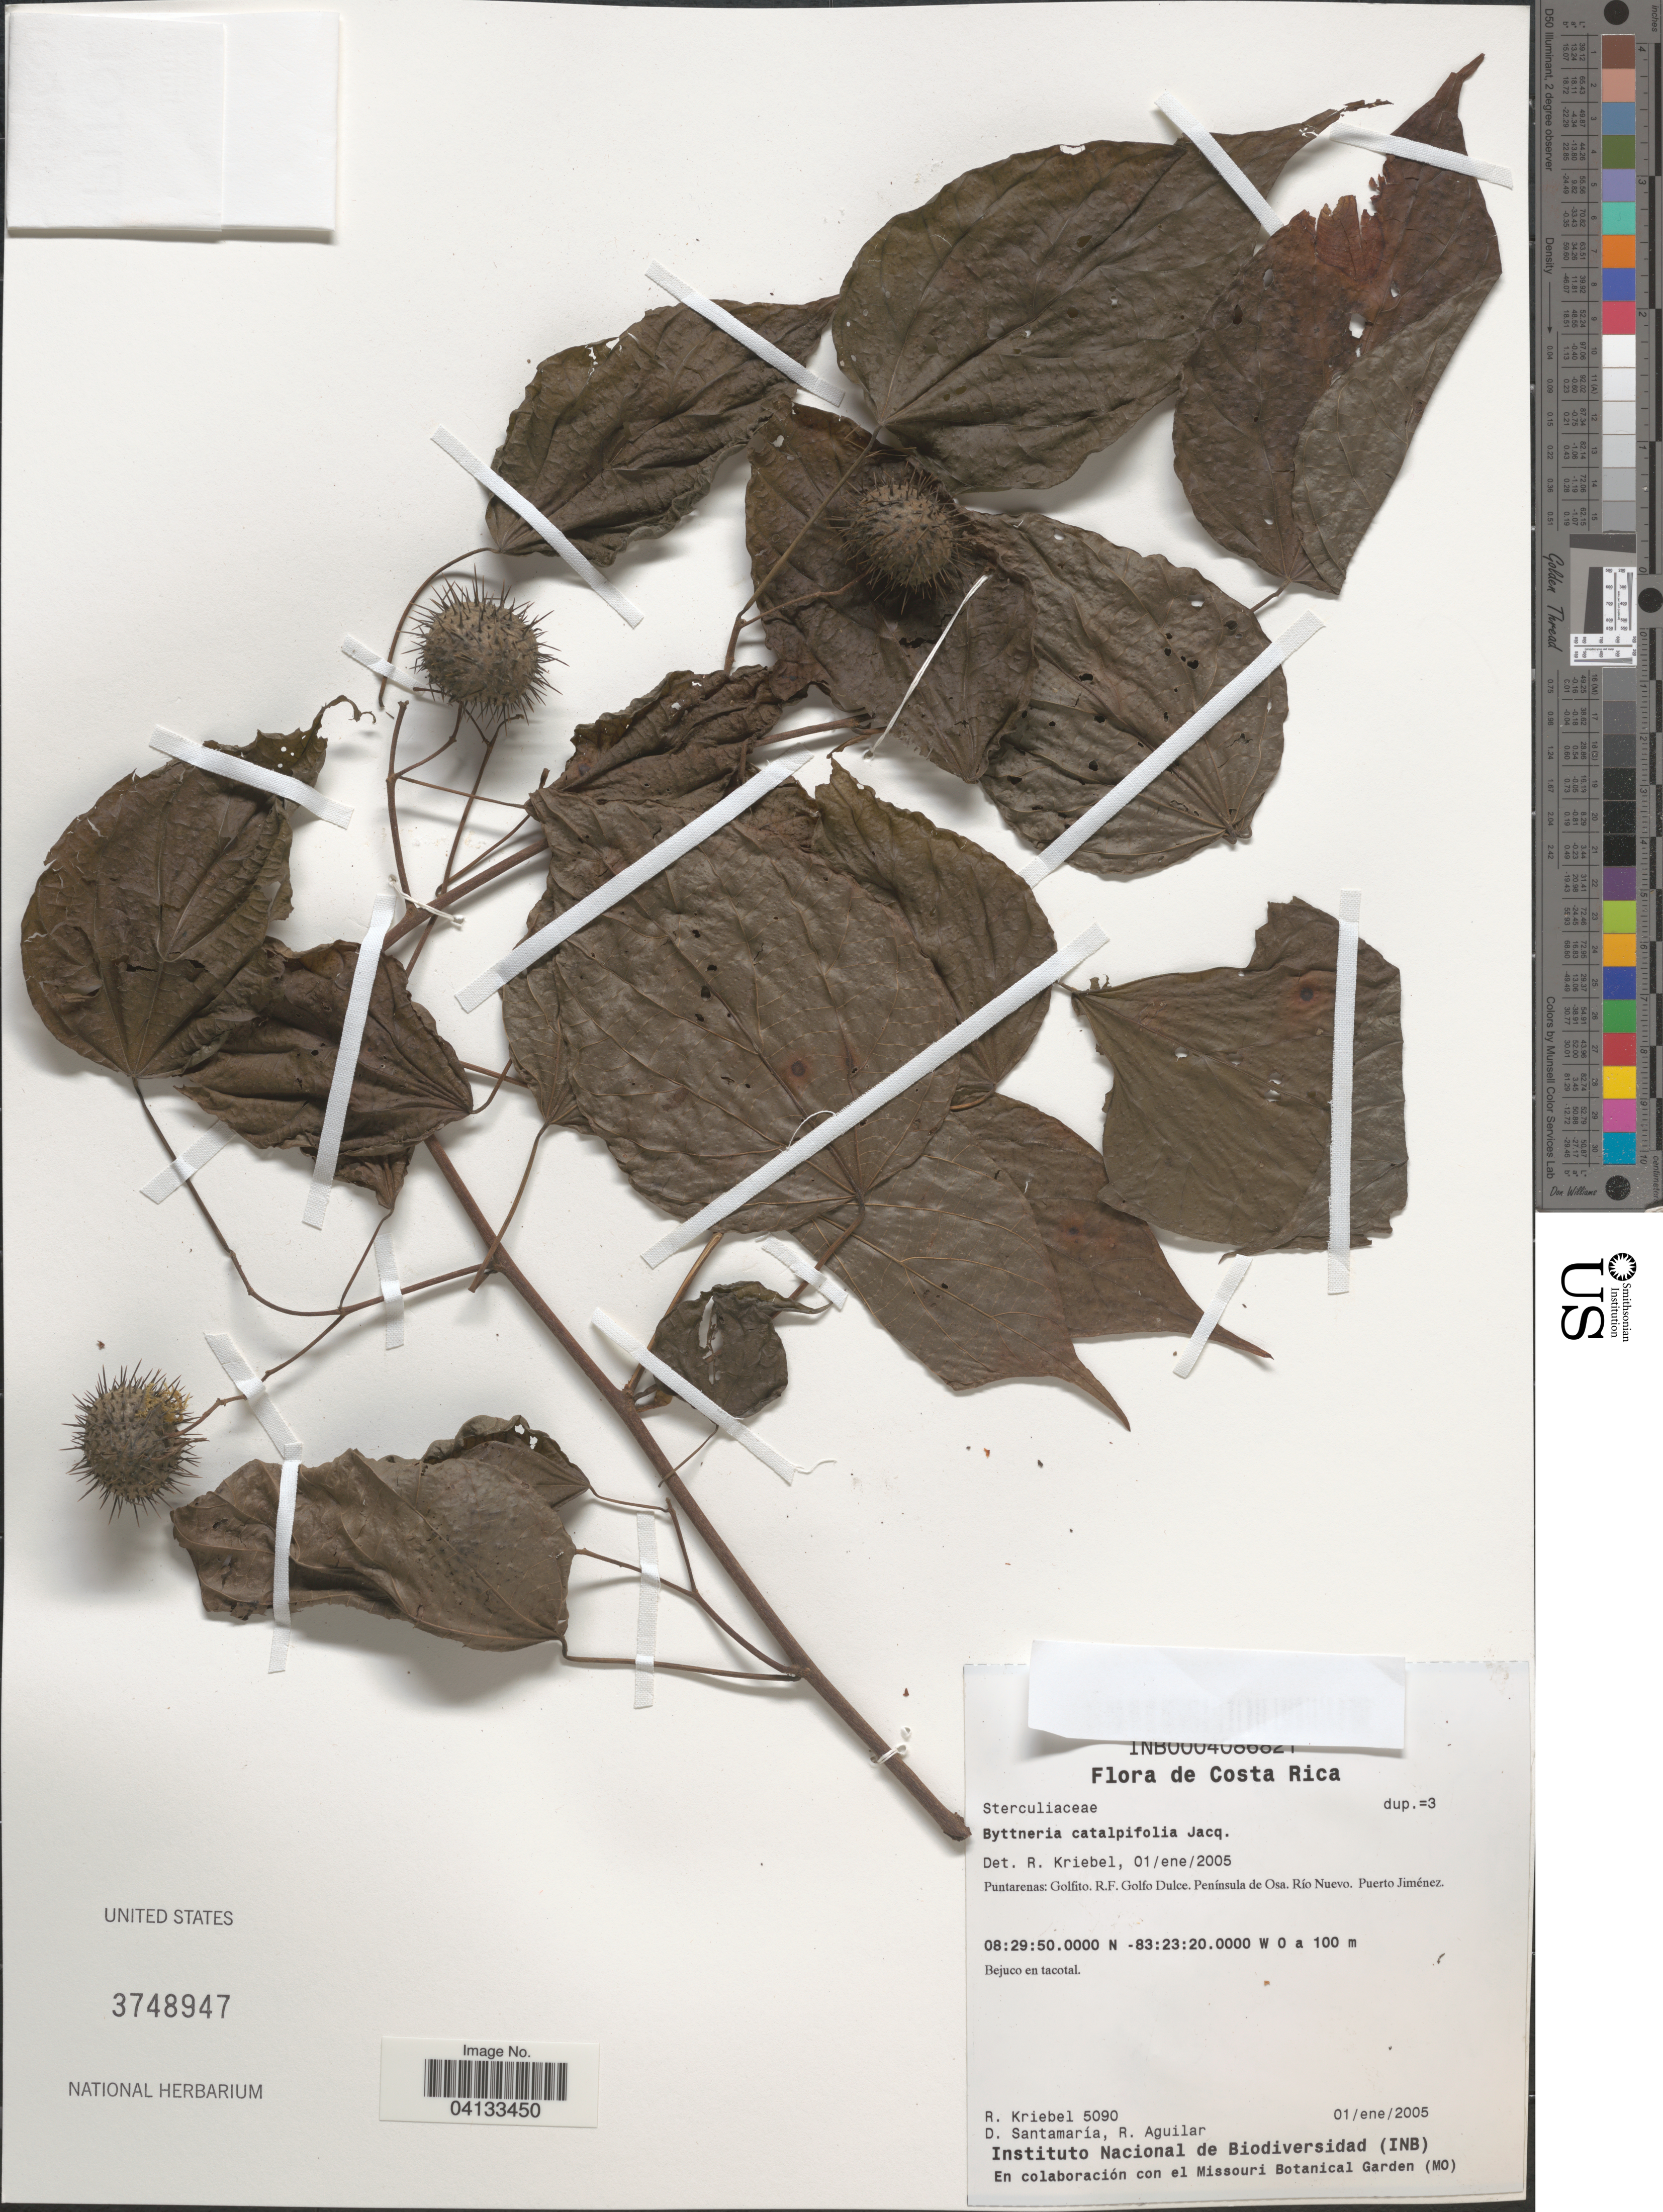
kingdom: Plantae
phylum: Tracheophyta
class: Magnoliopsida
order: Malvales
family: Malvaceae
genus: Byttneria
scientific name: Byttneria catalpifolia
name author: Jacq.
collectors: R. Kriebel, D. Santamaria & R. Aguilar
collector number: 5090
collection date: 2005-01-01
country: Costa Rica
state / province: Puntarenas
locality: Golfito. R.F. Golfo Dulce. Península de Osa. Río Nuevo. Puerto Jiménez.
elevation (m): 0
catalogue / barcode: US 3748947